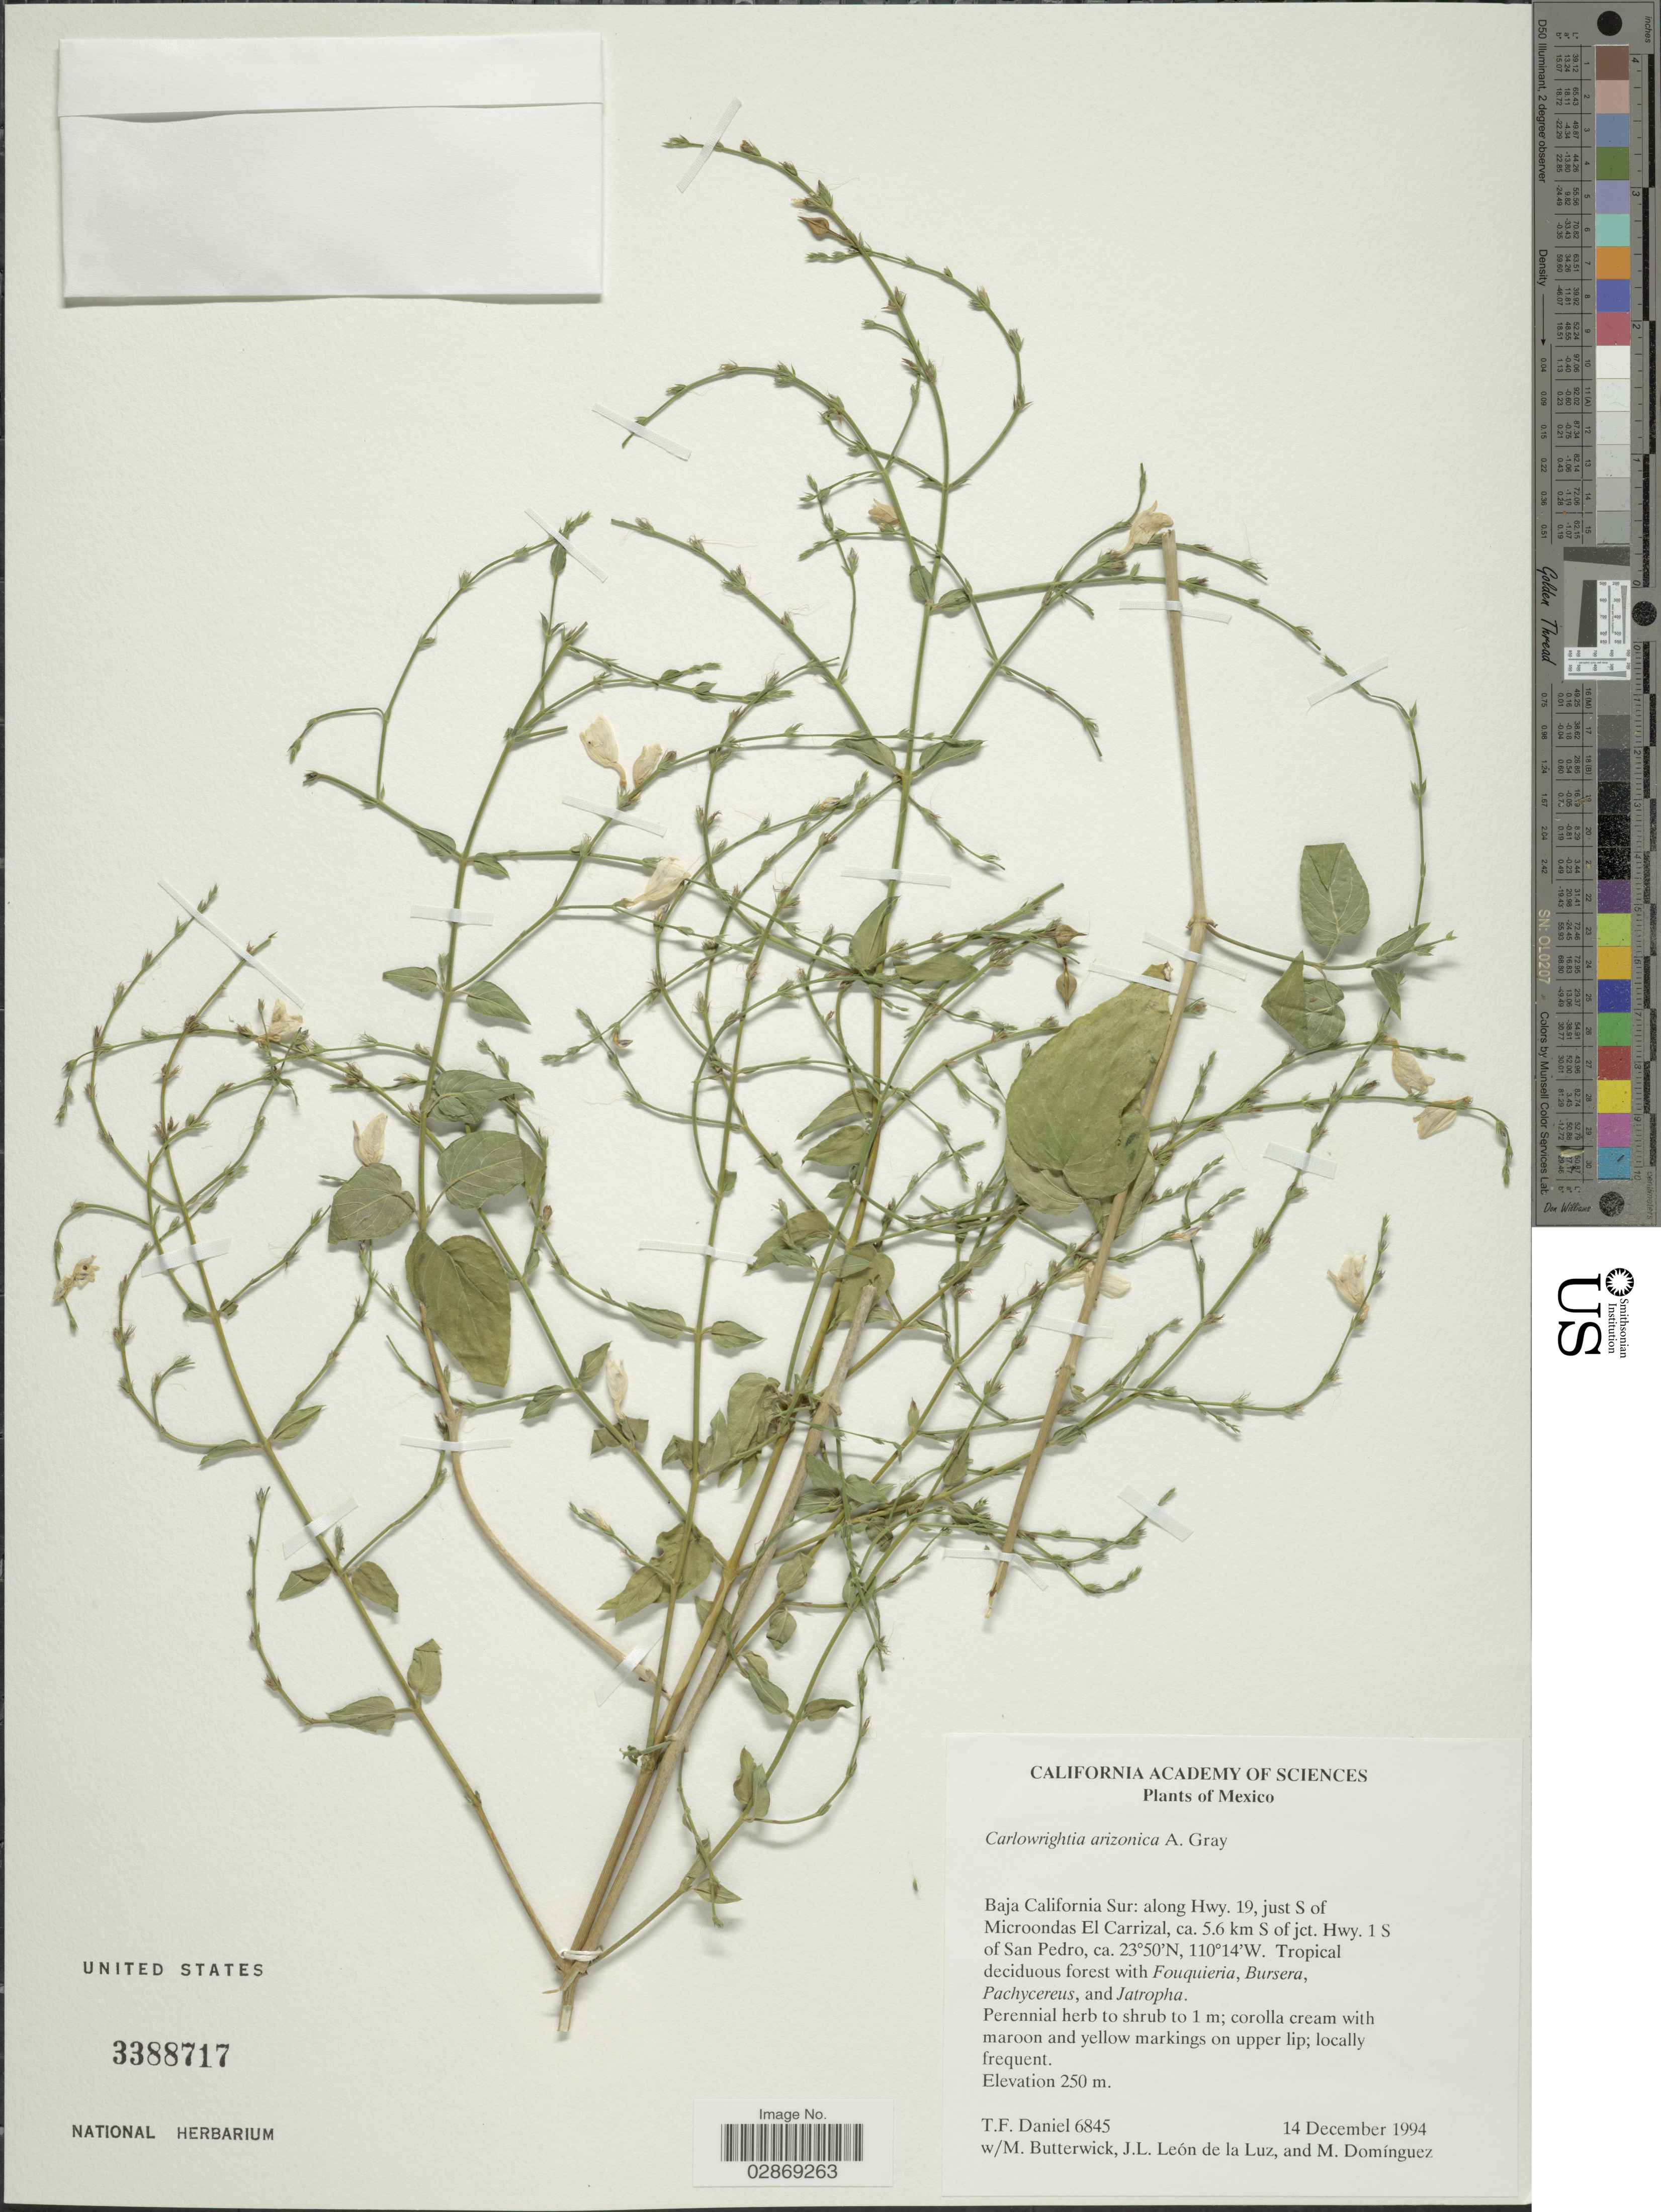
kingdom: Plantae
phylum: Tracheophyta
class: Magnoliopsida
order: Lamiales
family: Acanthaceae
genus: Carlowrightia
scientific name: Carlowrightia arizonica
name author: A. Gray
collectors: T. F. Daniel, M. Butterwick, J. L. León de la Luz & M. Domínguez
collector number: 6845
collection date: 1994-12-14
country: Mexico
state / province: Baja California Sur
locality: Along Hwy. 19, just S of Microondas El Carrizal, ca. 5.6 km S of jct. Hwy. 1 S of San Pedro.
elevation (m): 250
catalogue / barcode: US 3388717